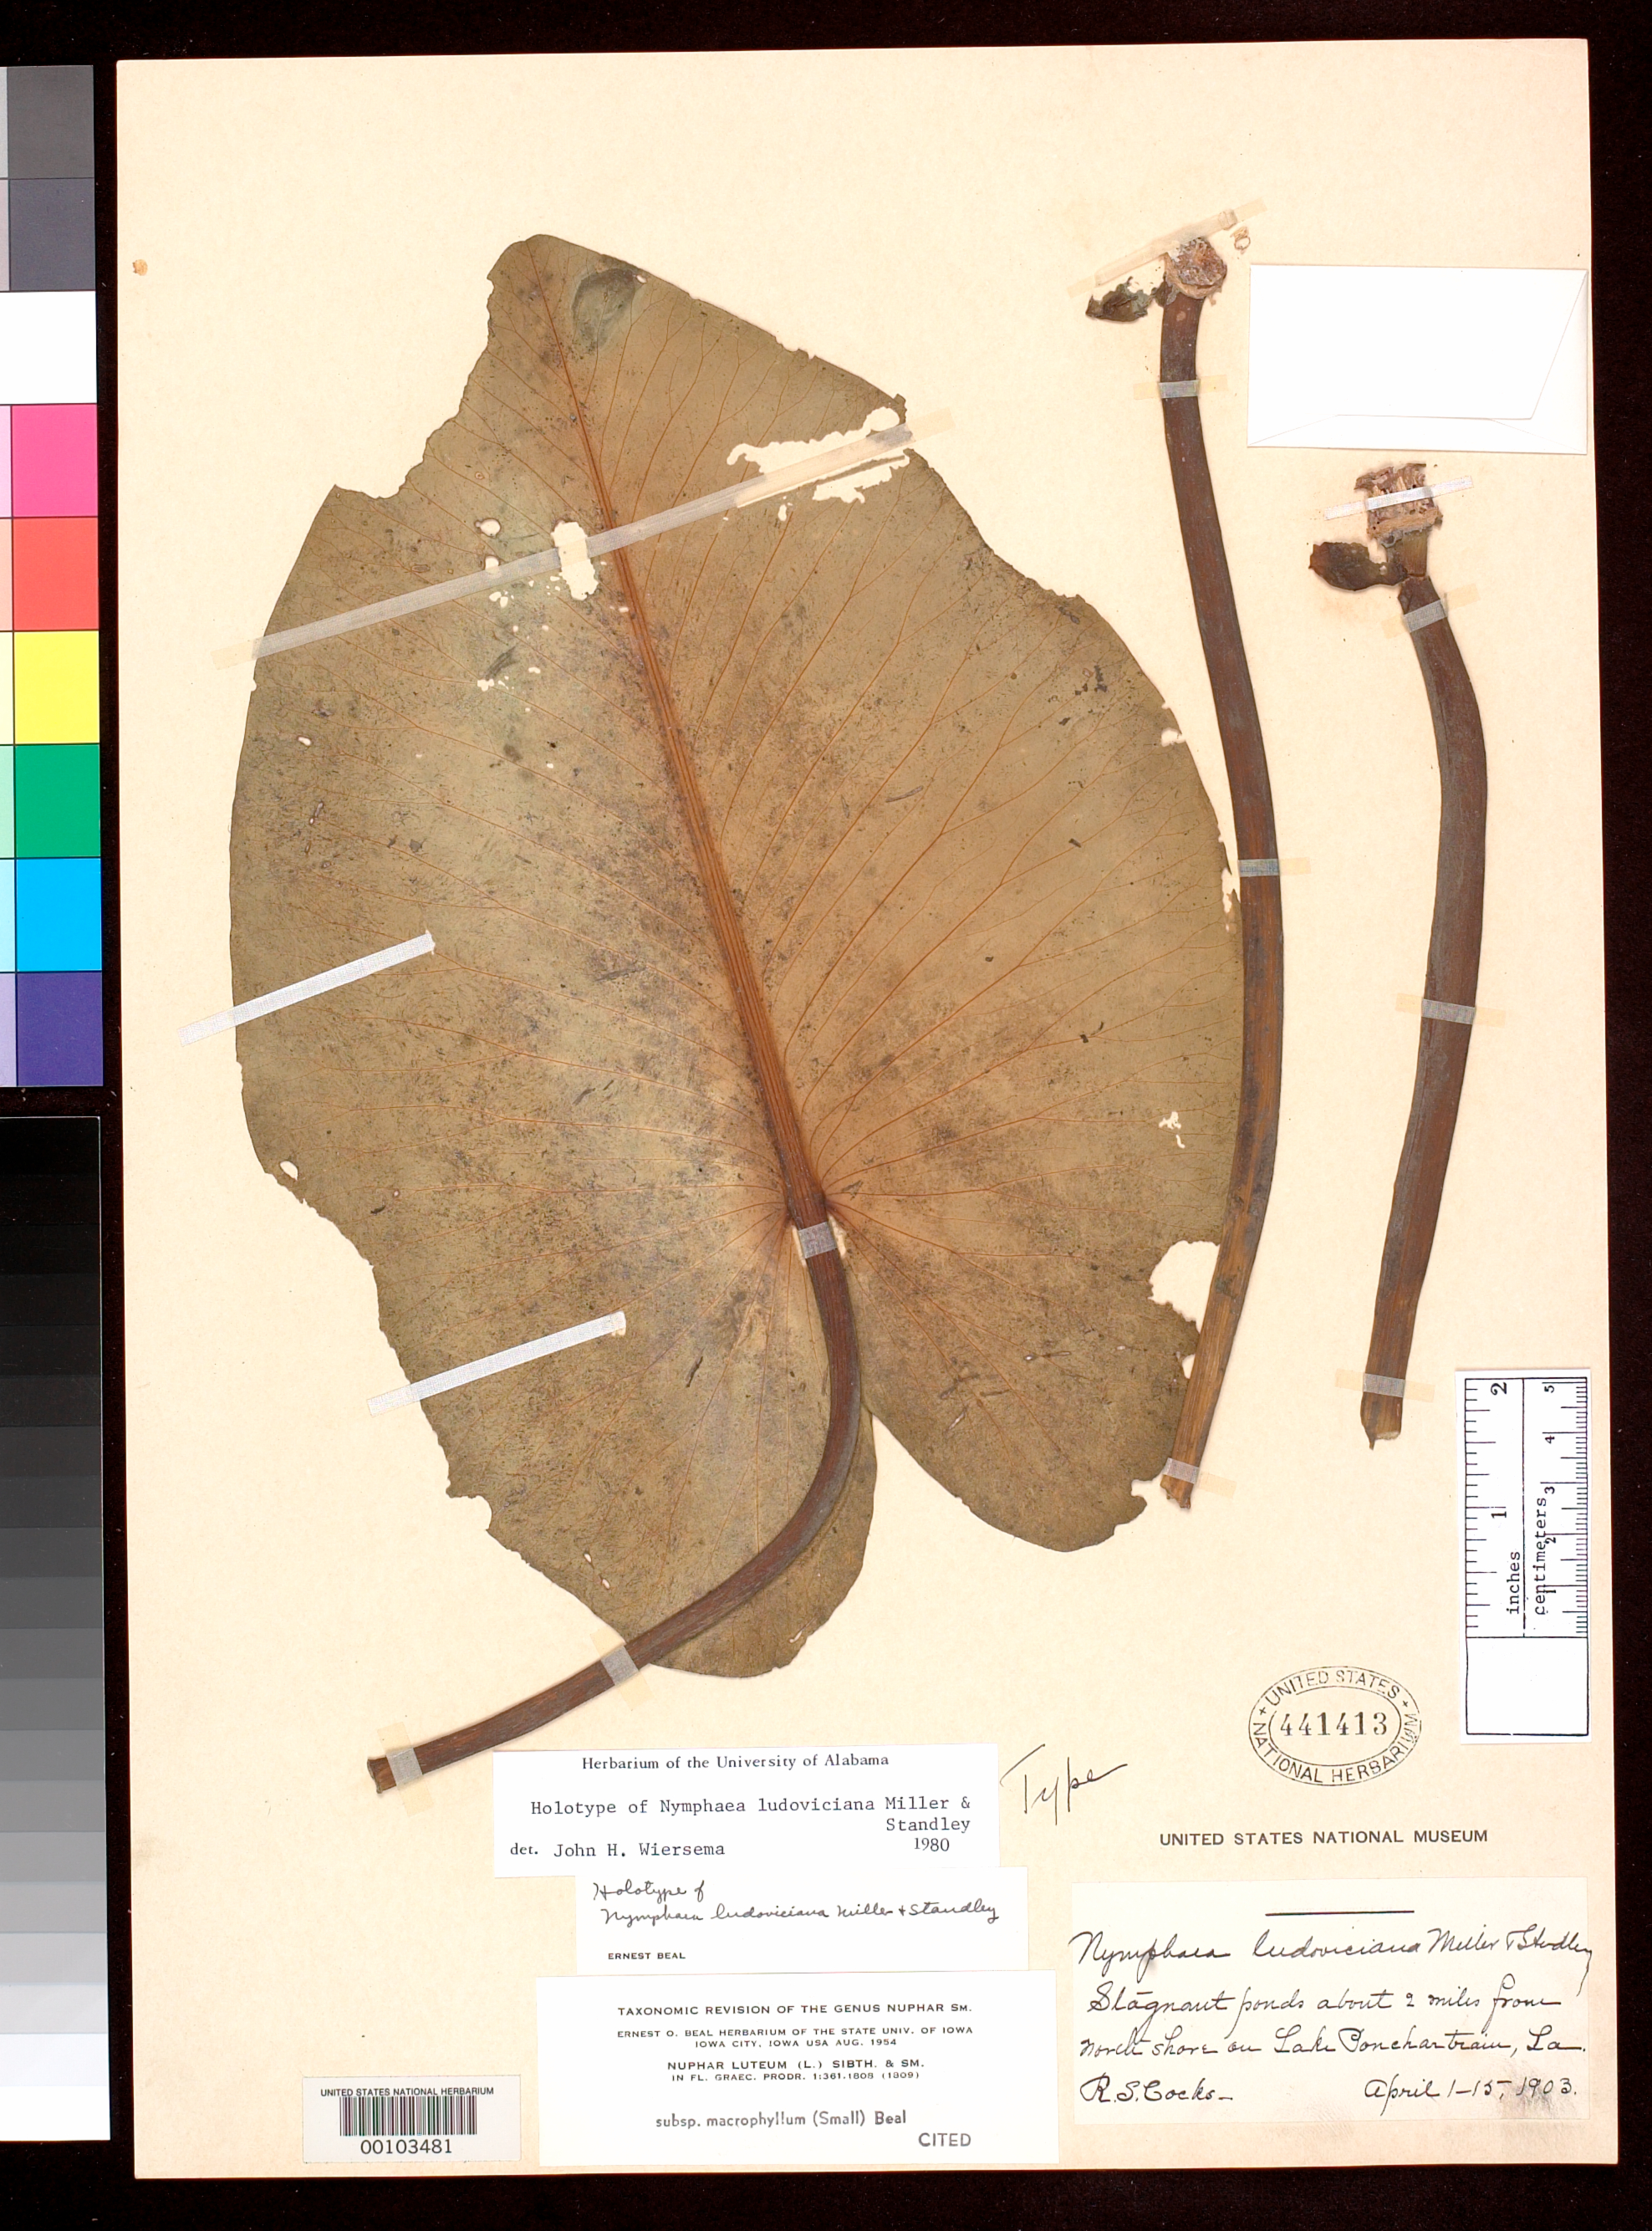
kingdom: Plantae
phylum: Tracheophyta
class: Magnoliopsida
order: Nymphaeales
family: Nymphaeaceae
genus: Nymphaea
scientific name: Nymphaea ludoviciana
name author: G.S. Mill. & Standl.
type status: Holotype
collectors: R. Cocks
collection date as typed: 01 Apr 1903 to 15 Apr 1903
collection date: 1903-04-01/1903-04-15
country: United States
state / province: Louisiana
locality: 2 miles from north shore on Lake Ponchartrain.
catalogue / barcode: US 441413